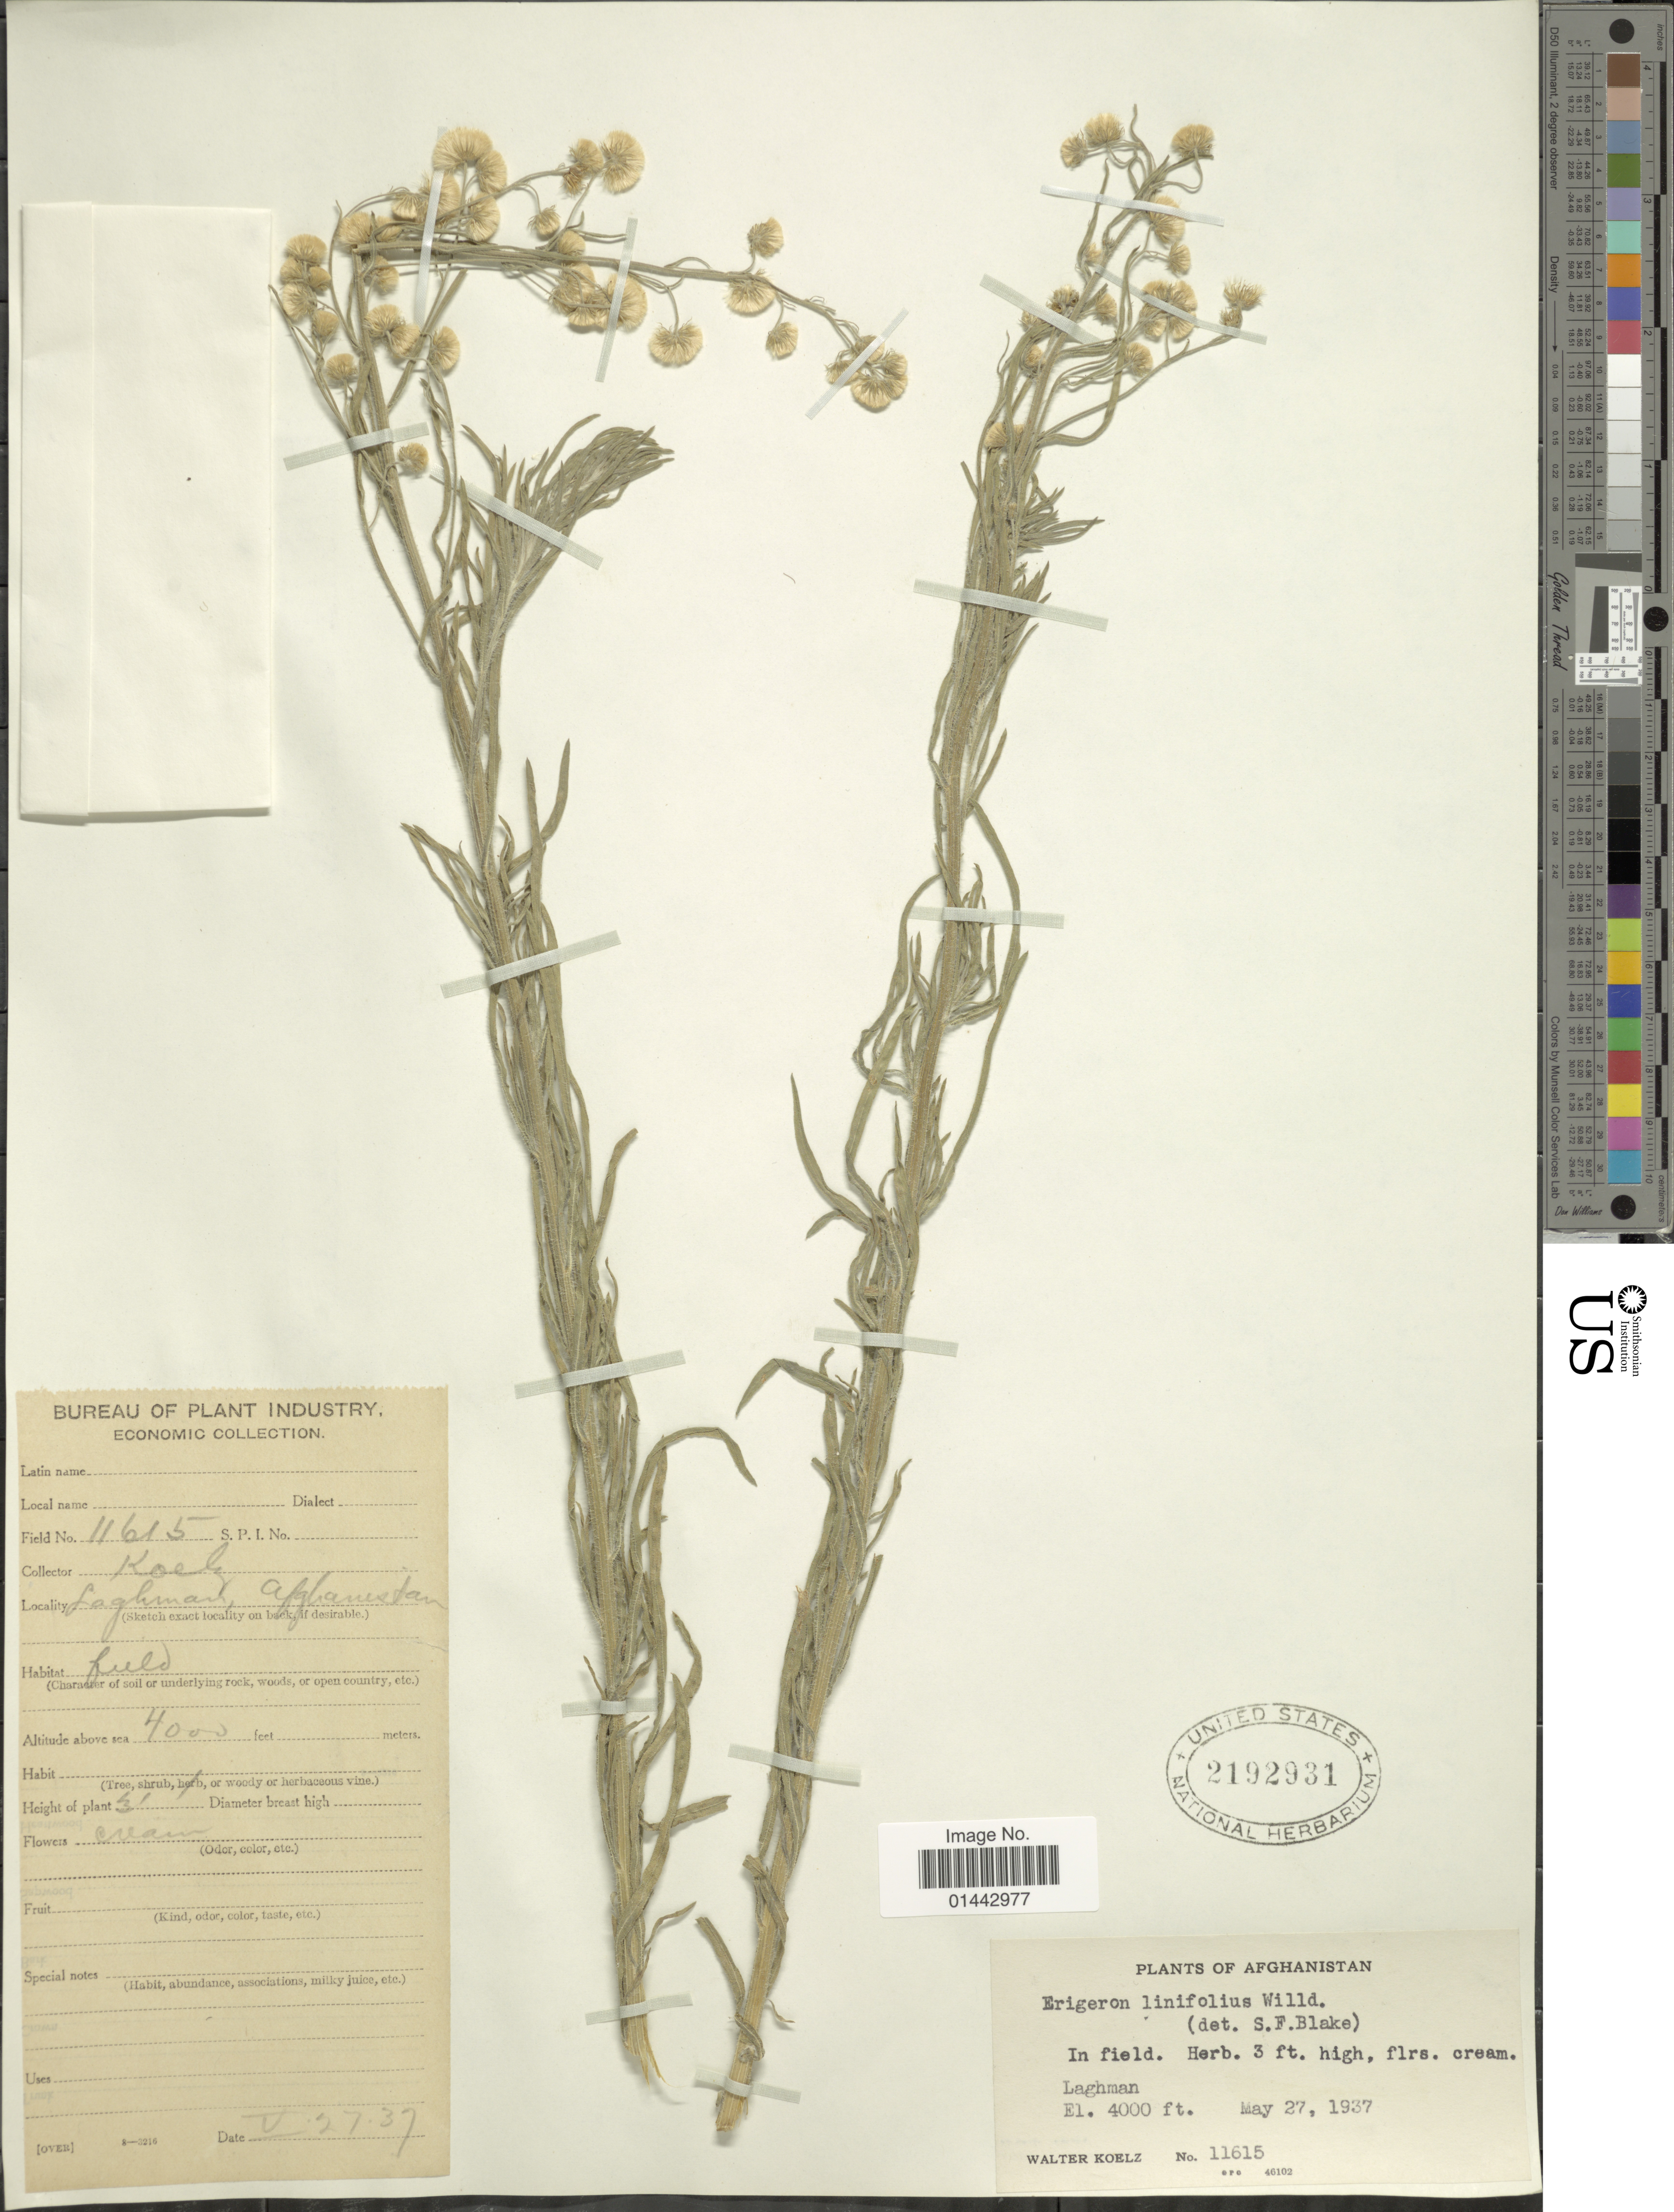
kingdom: Plantae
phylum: Tracheophyta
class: Magnoliopsida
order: Asterales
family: Asteraceae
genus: Erigeron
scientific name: Erigeron bonariensis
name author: L.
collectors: W. N. Koelz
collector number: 11615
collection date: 1937-05-27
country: Afghanistan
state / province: Laghman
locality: In field.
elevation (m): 1219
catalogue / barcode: US 2192931